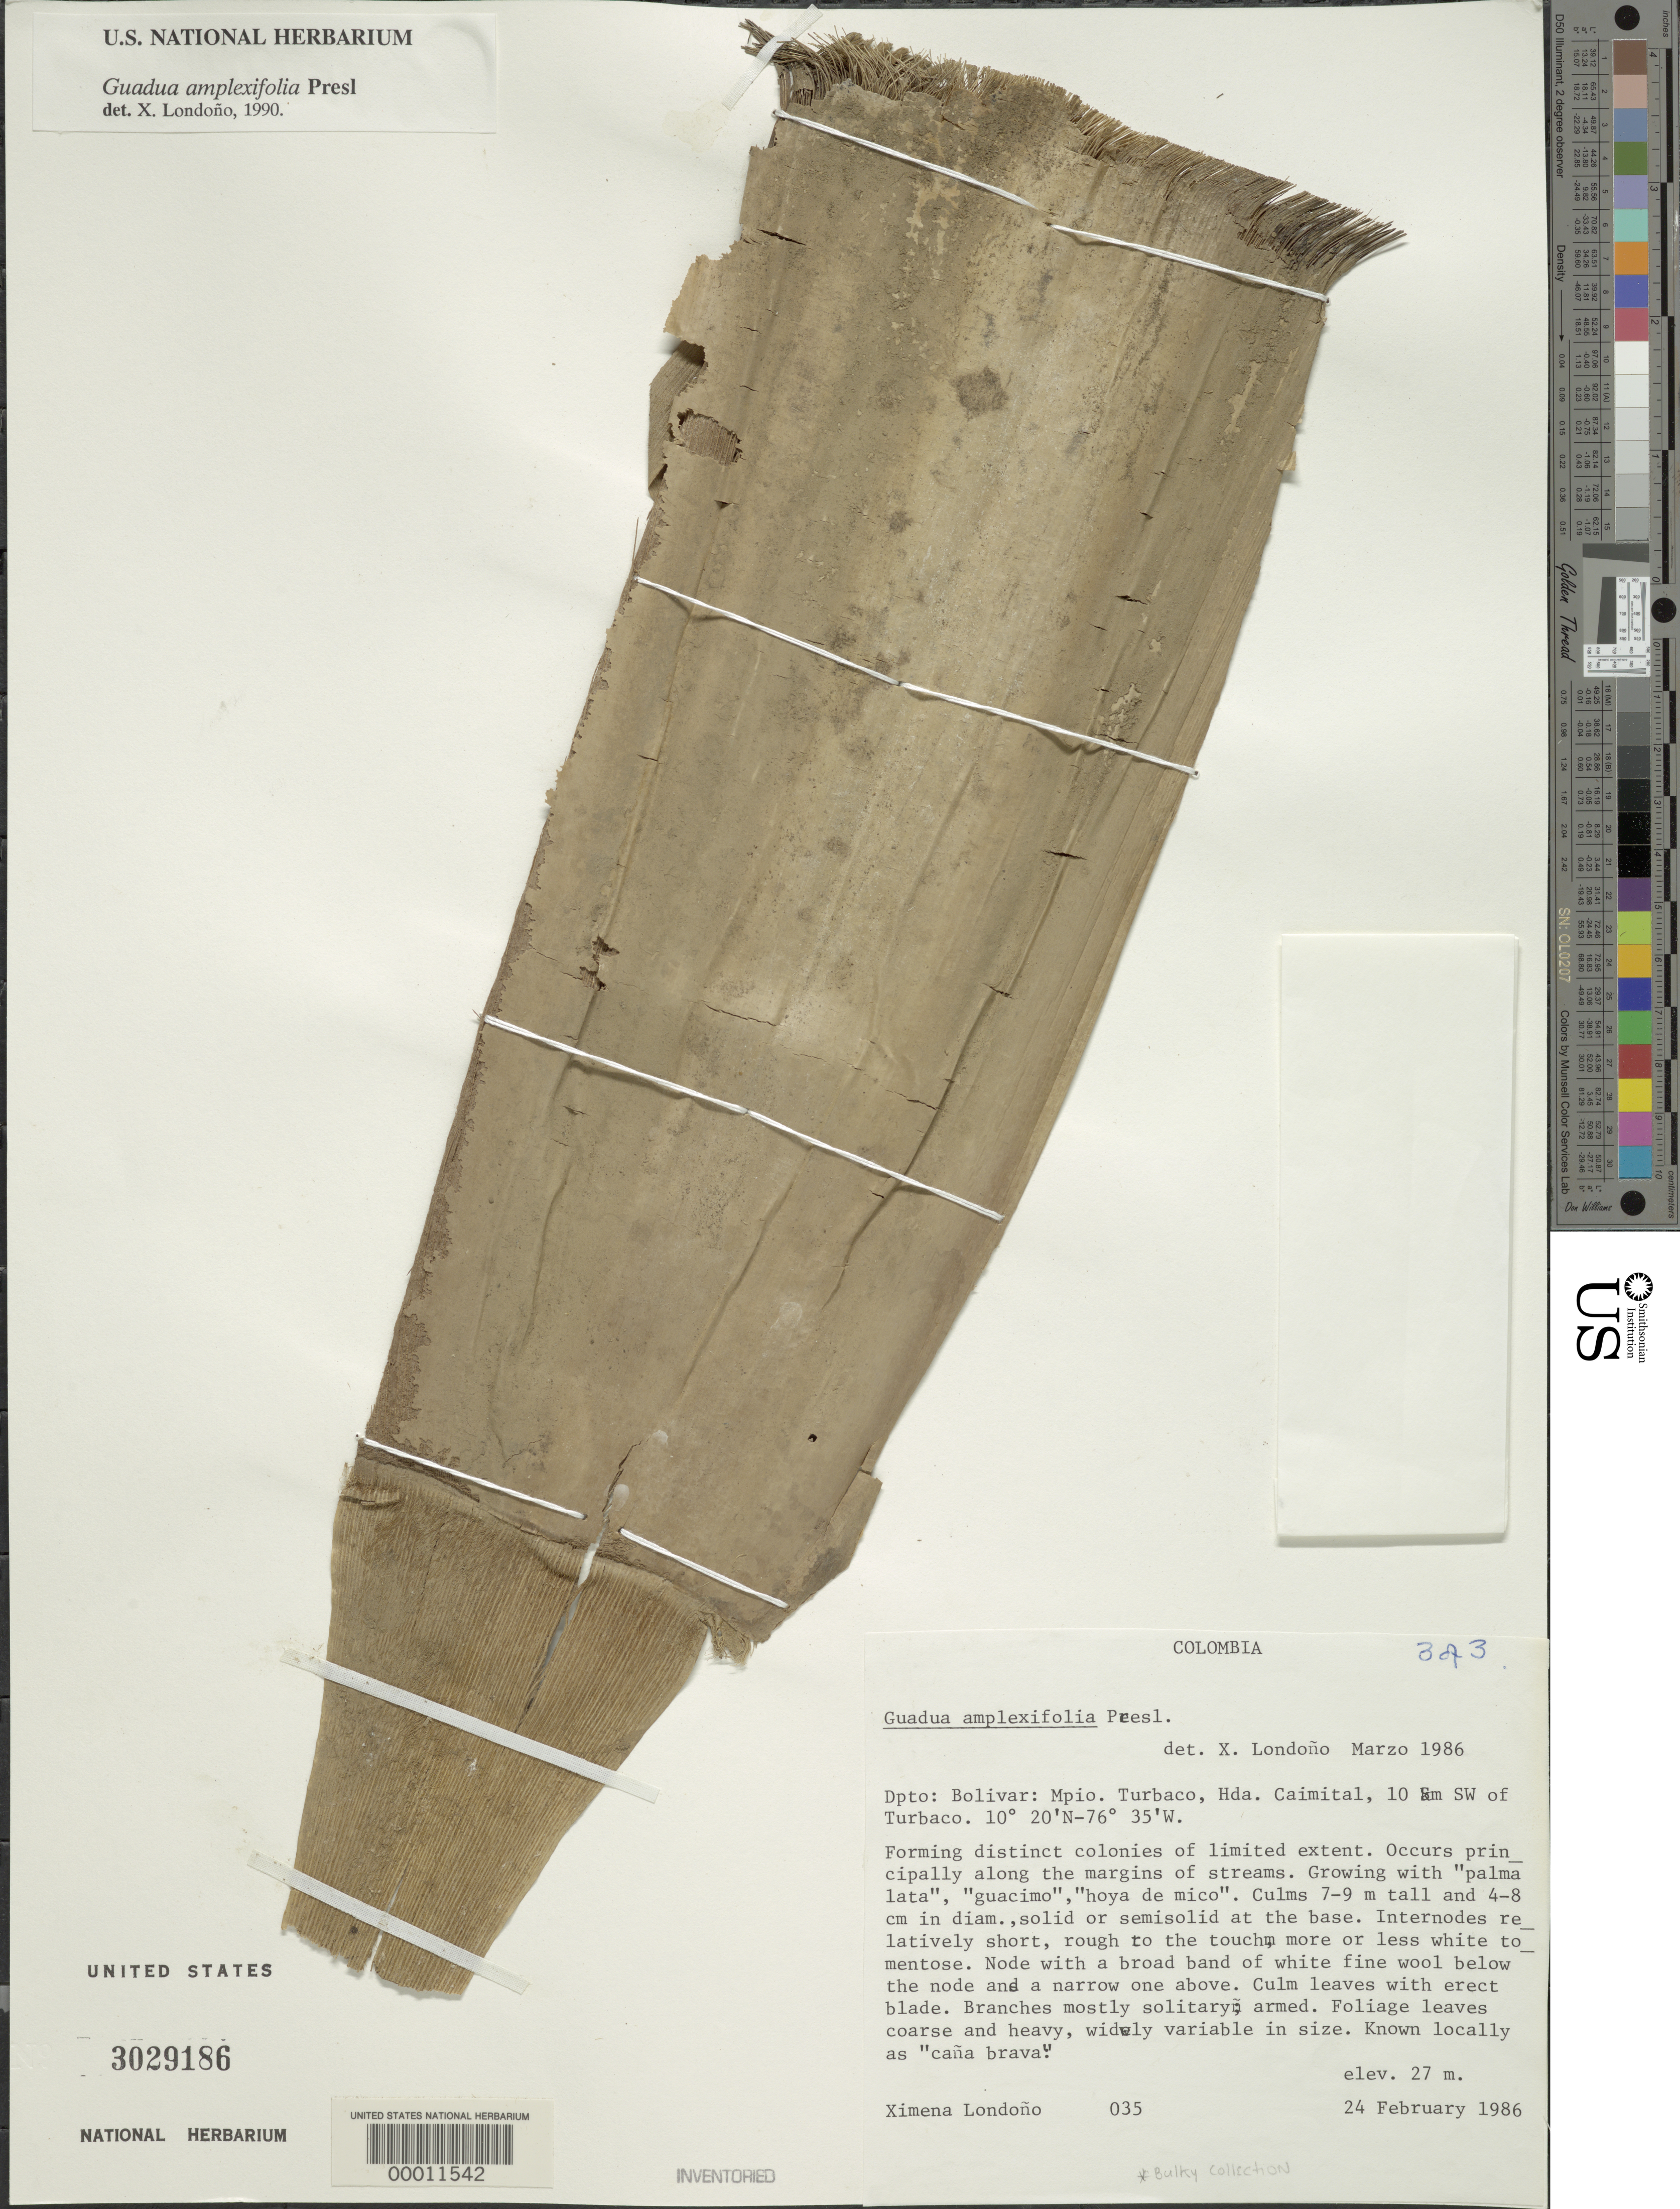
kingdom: Plantae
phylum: Tracheophyta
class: Liliopsida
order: Poales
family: Poaceae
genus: Guadua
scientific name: Guadua amplexifolia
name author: J. Presl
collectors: X. Londoño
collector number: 85-035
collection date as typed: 24 Feb 1986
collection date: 1986-02-24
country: Colombia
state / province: Bolívar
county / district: Turbaco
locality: Hda. Caimital, 10 km SW of Turbaco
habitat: Margin of stream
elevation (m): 27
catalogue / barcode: US 3029186